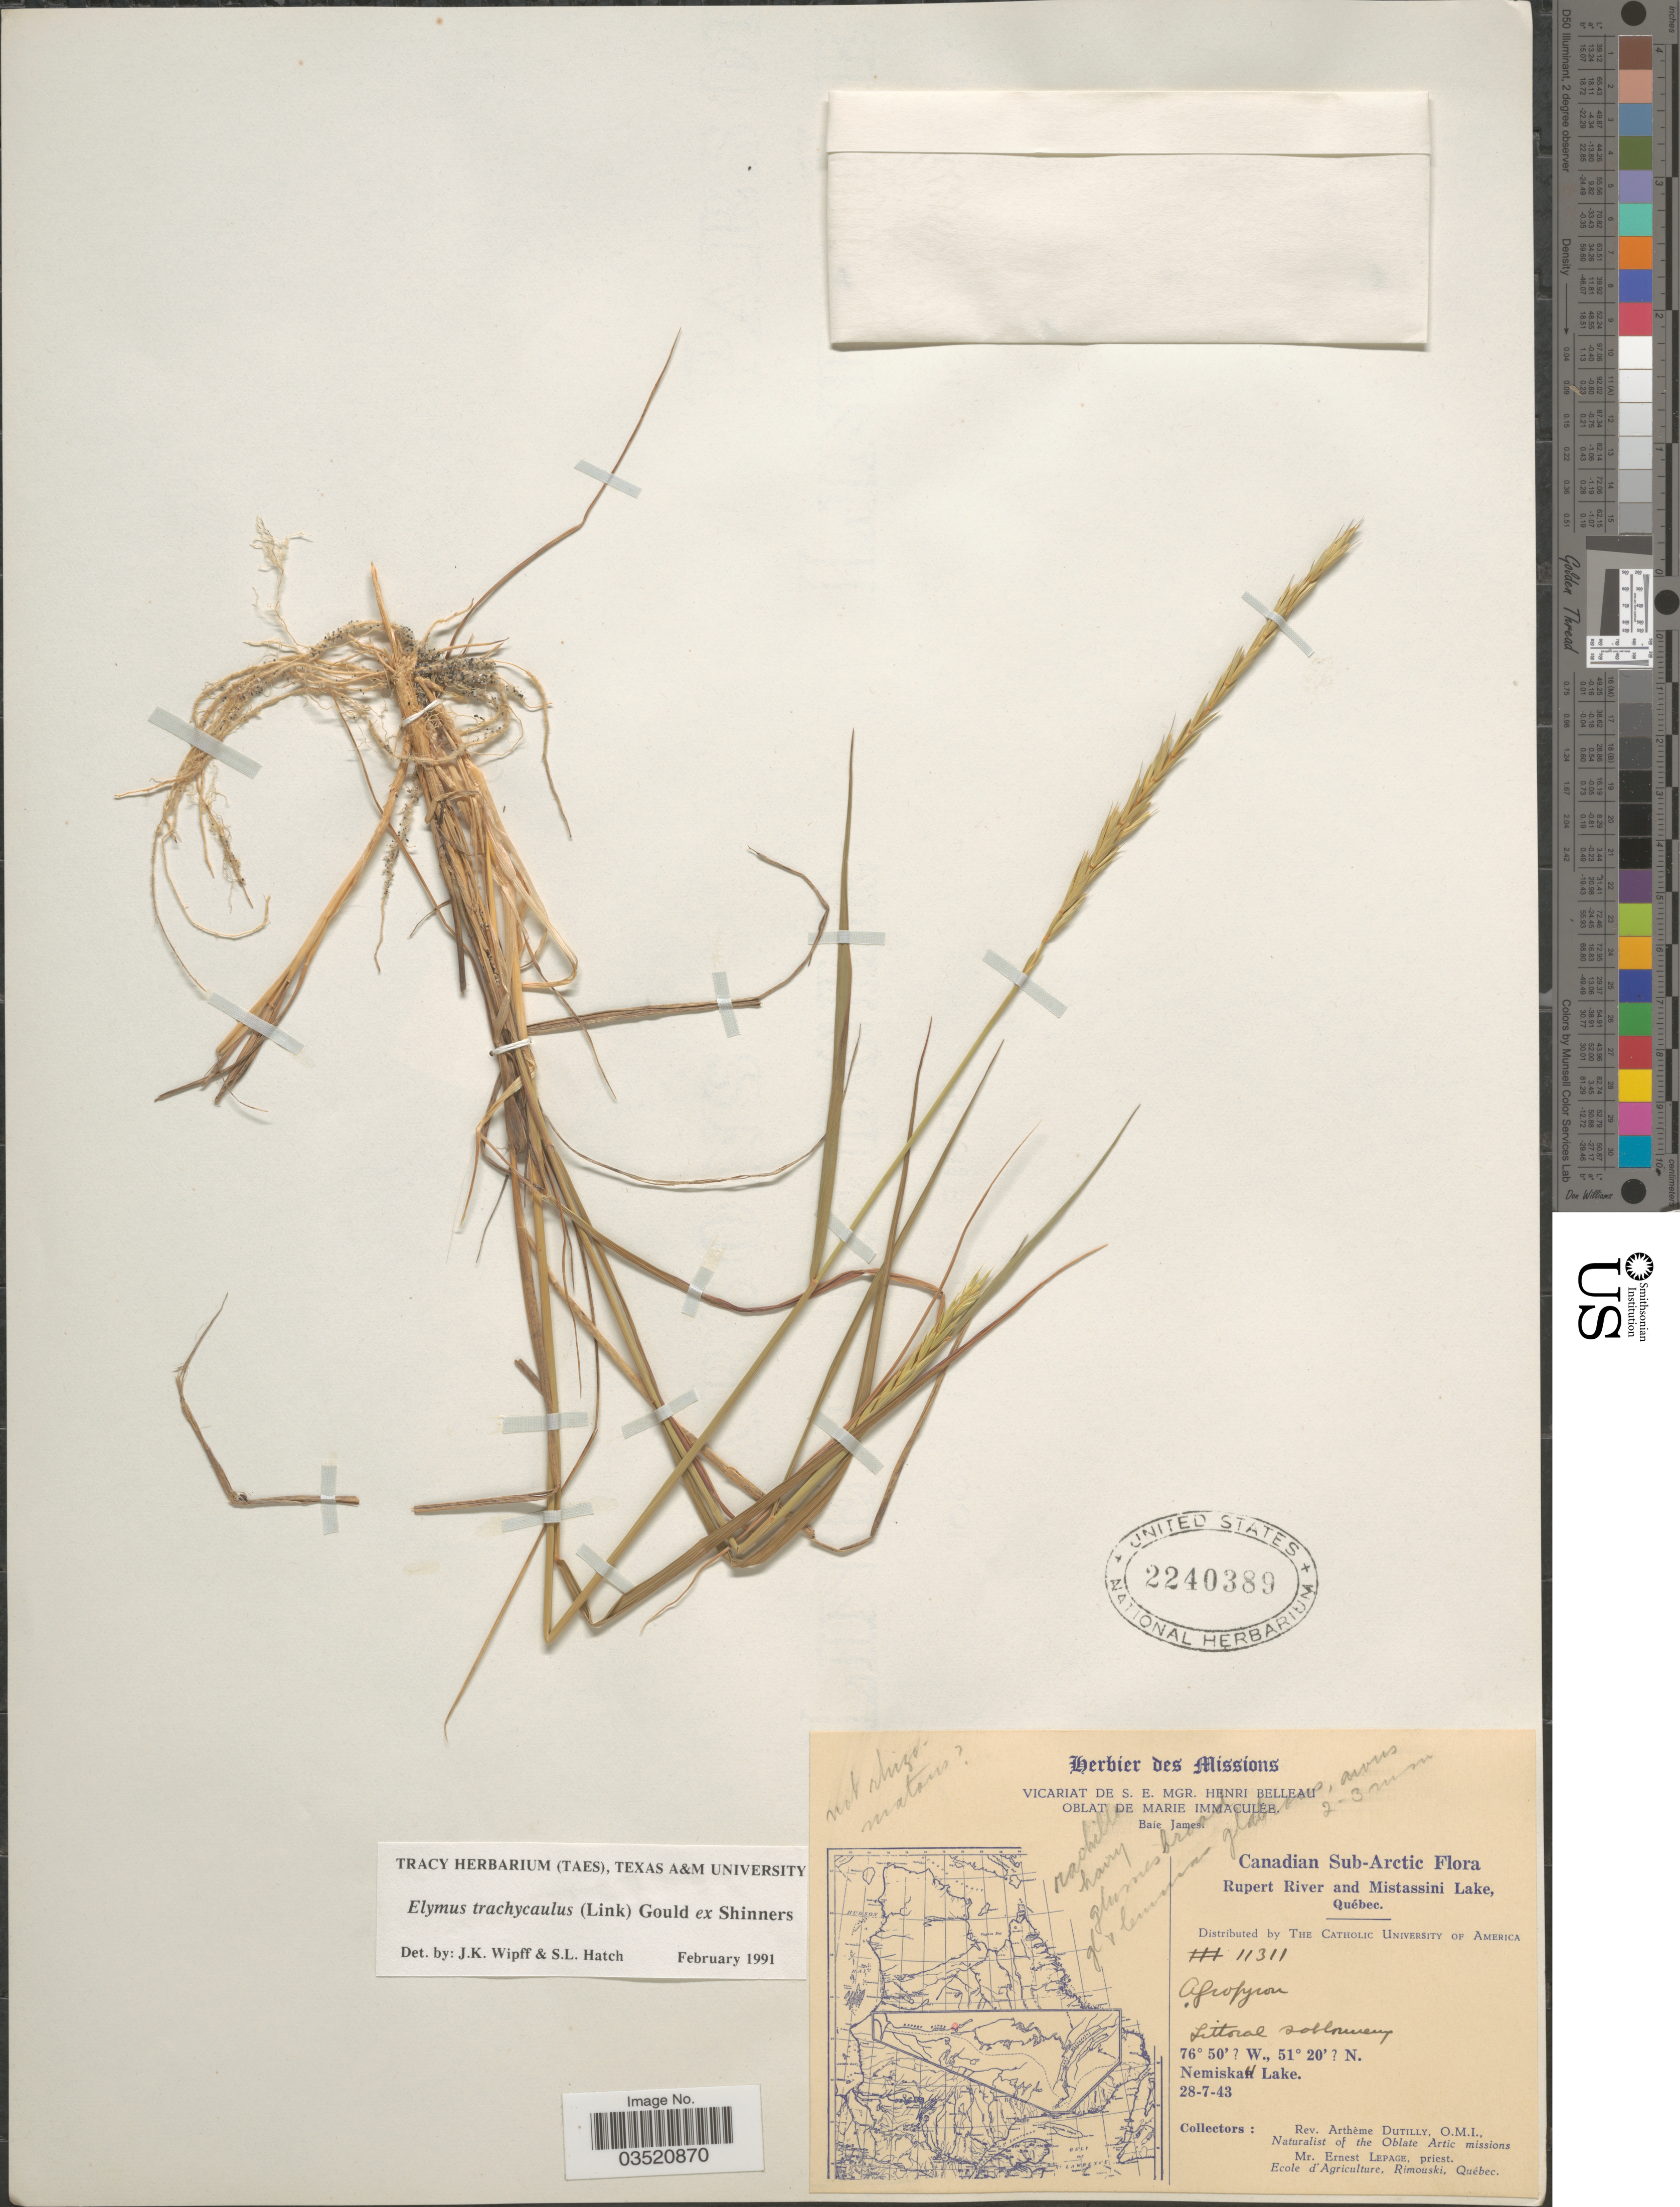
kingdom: Plantae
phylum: Tracheophyta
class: Liliopsida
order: Poales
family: Poaceae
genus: Elymus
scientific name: Elymus trachycaulus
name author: (Link) Gould ex Shinners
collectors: P. Dutilly & E. Lepage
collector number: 11311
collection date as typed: Transcribed d/m/y: 28/7/43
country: Canada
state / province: Quebec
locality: Canadian Sub-Arctic. Rupert River and Mistassini Lake, Québec. Nemiskau Lake. Oblate Arctic missions.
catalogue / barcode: US 2240389